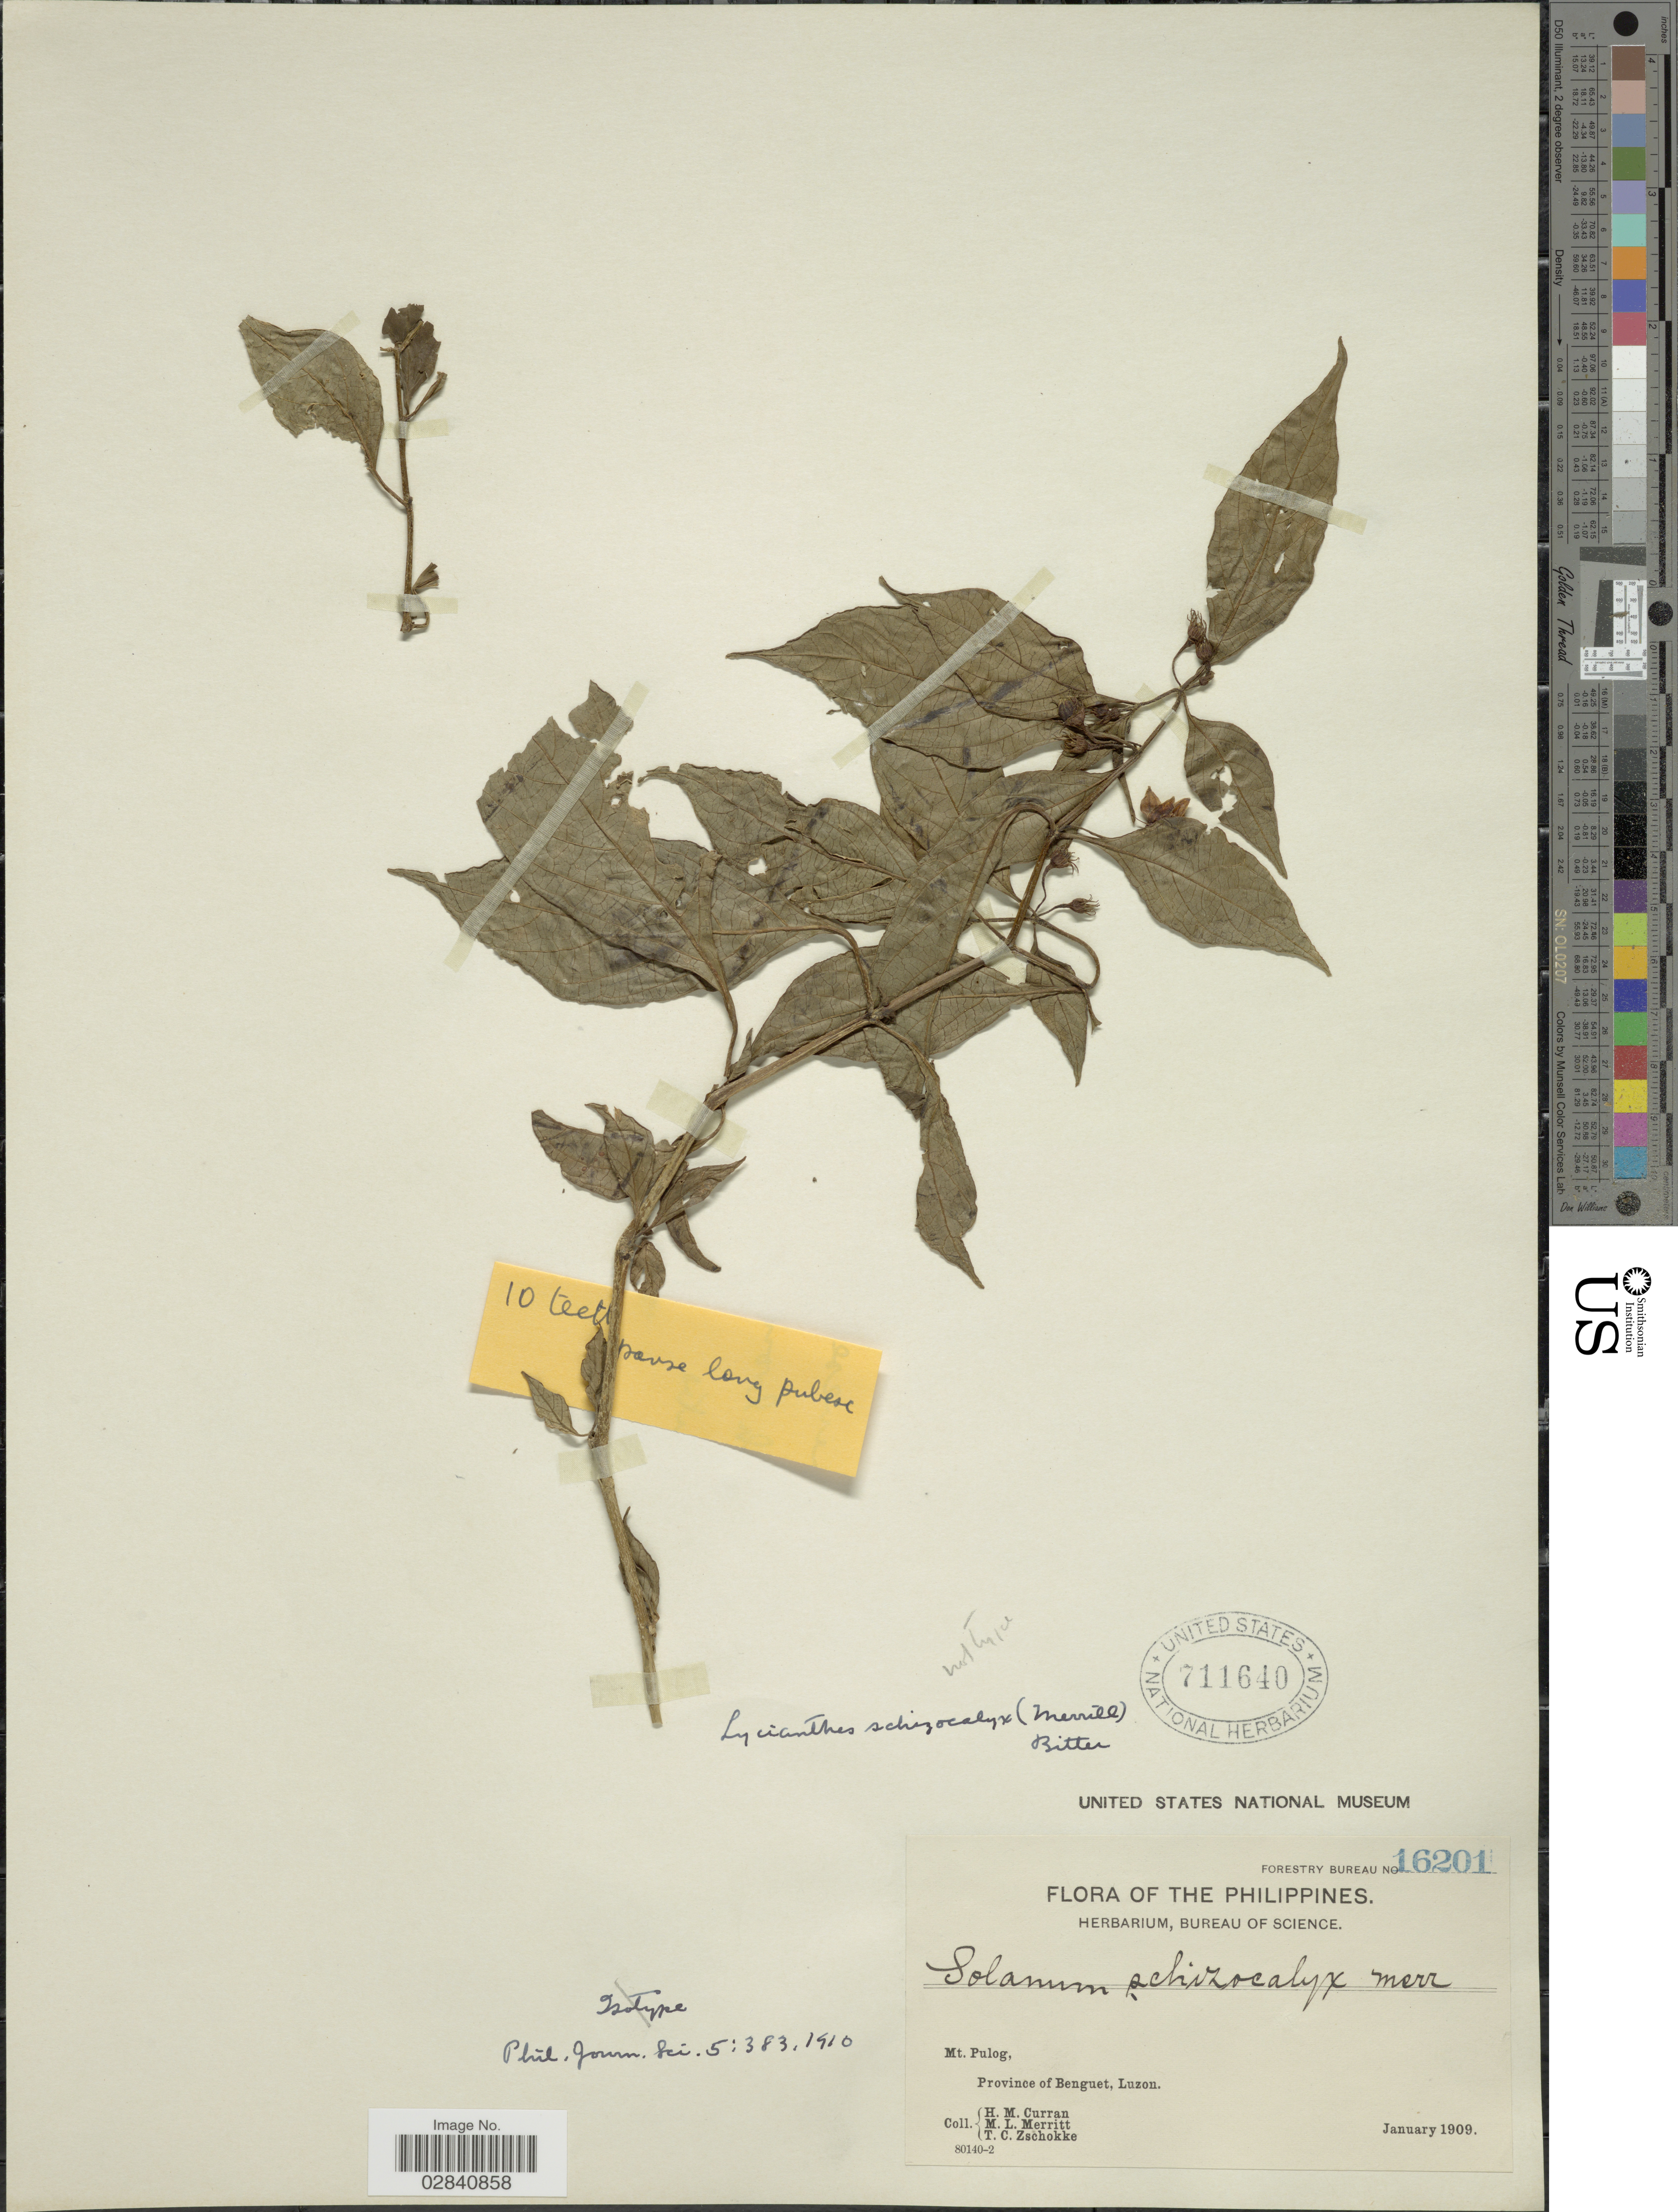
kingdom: Plantae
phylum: Tracheophyta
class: Magnoliopsida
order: Solanales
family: Solanaceae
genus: Lycianthes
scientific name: Lycianthes biflora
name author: (Lour.) Bitter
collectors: H. M. Curran, M. L. Merritt & T. C. Zschokke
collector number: Forestry Bureau 16201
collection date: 1909-01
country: Philippines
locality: Mt. Pulog, Province of Benguet, Luzon.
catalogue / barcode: US 711640